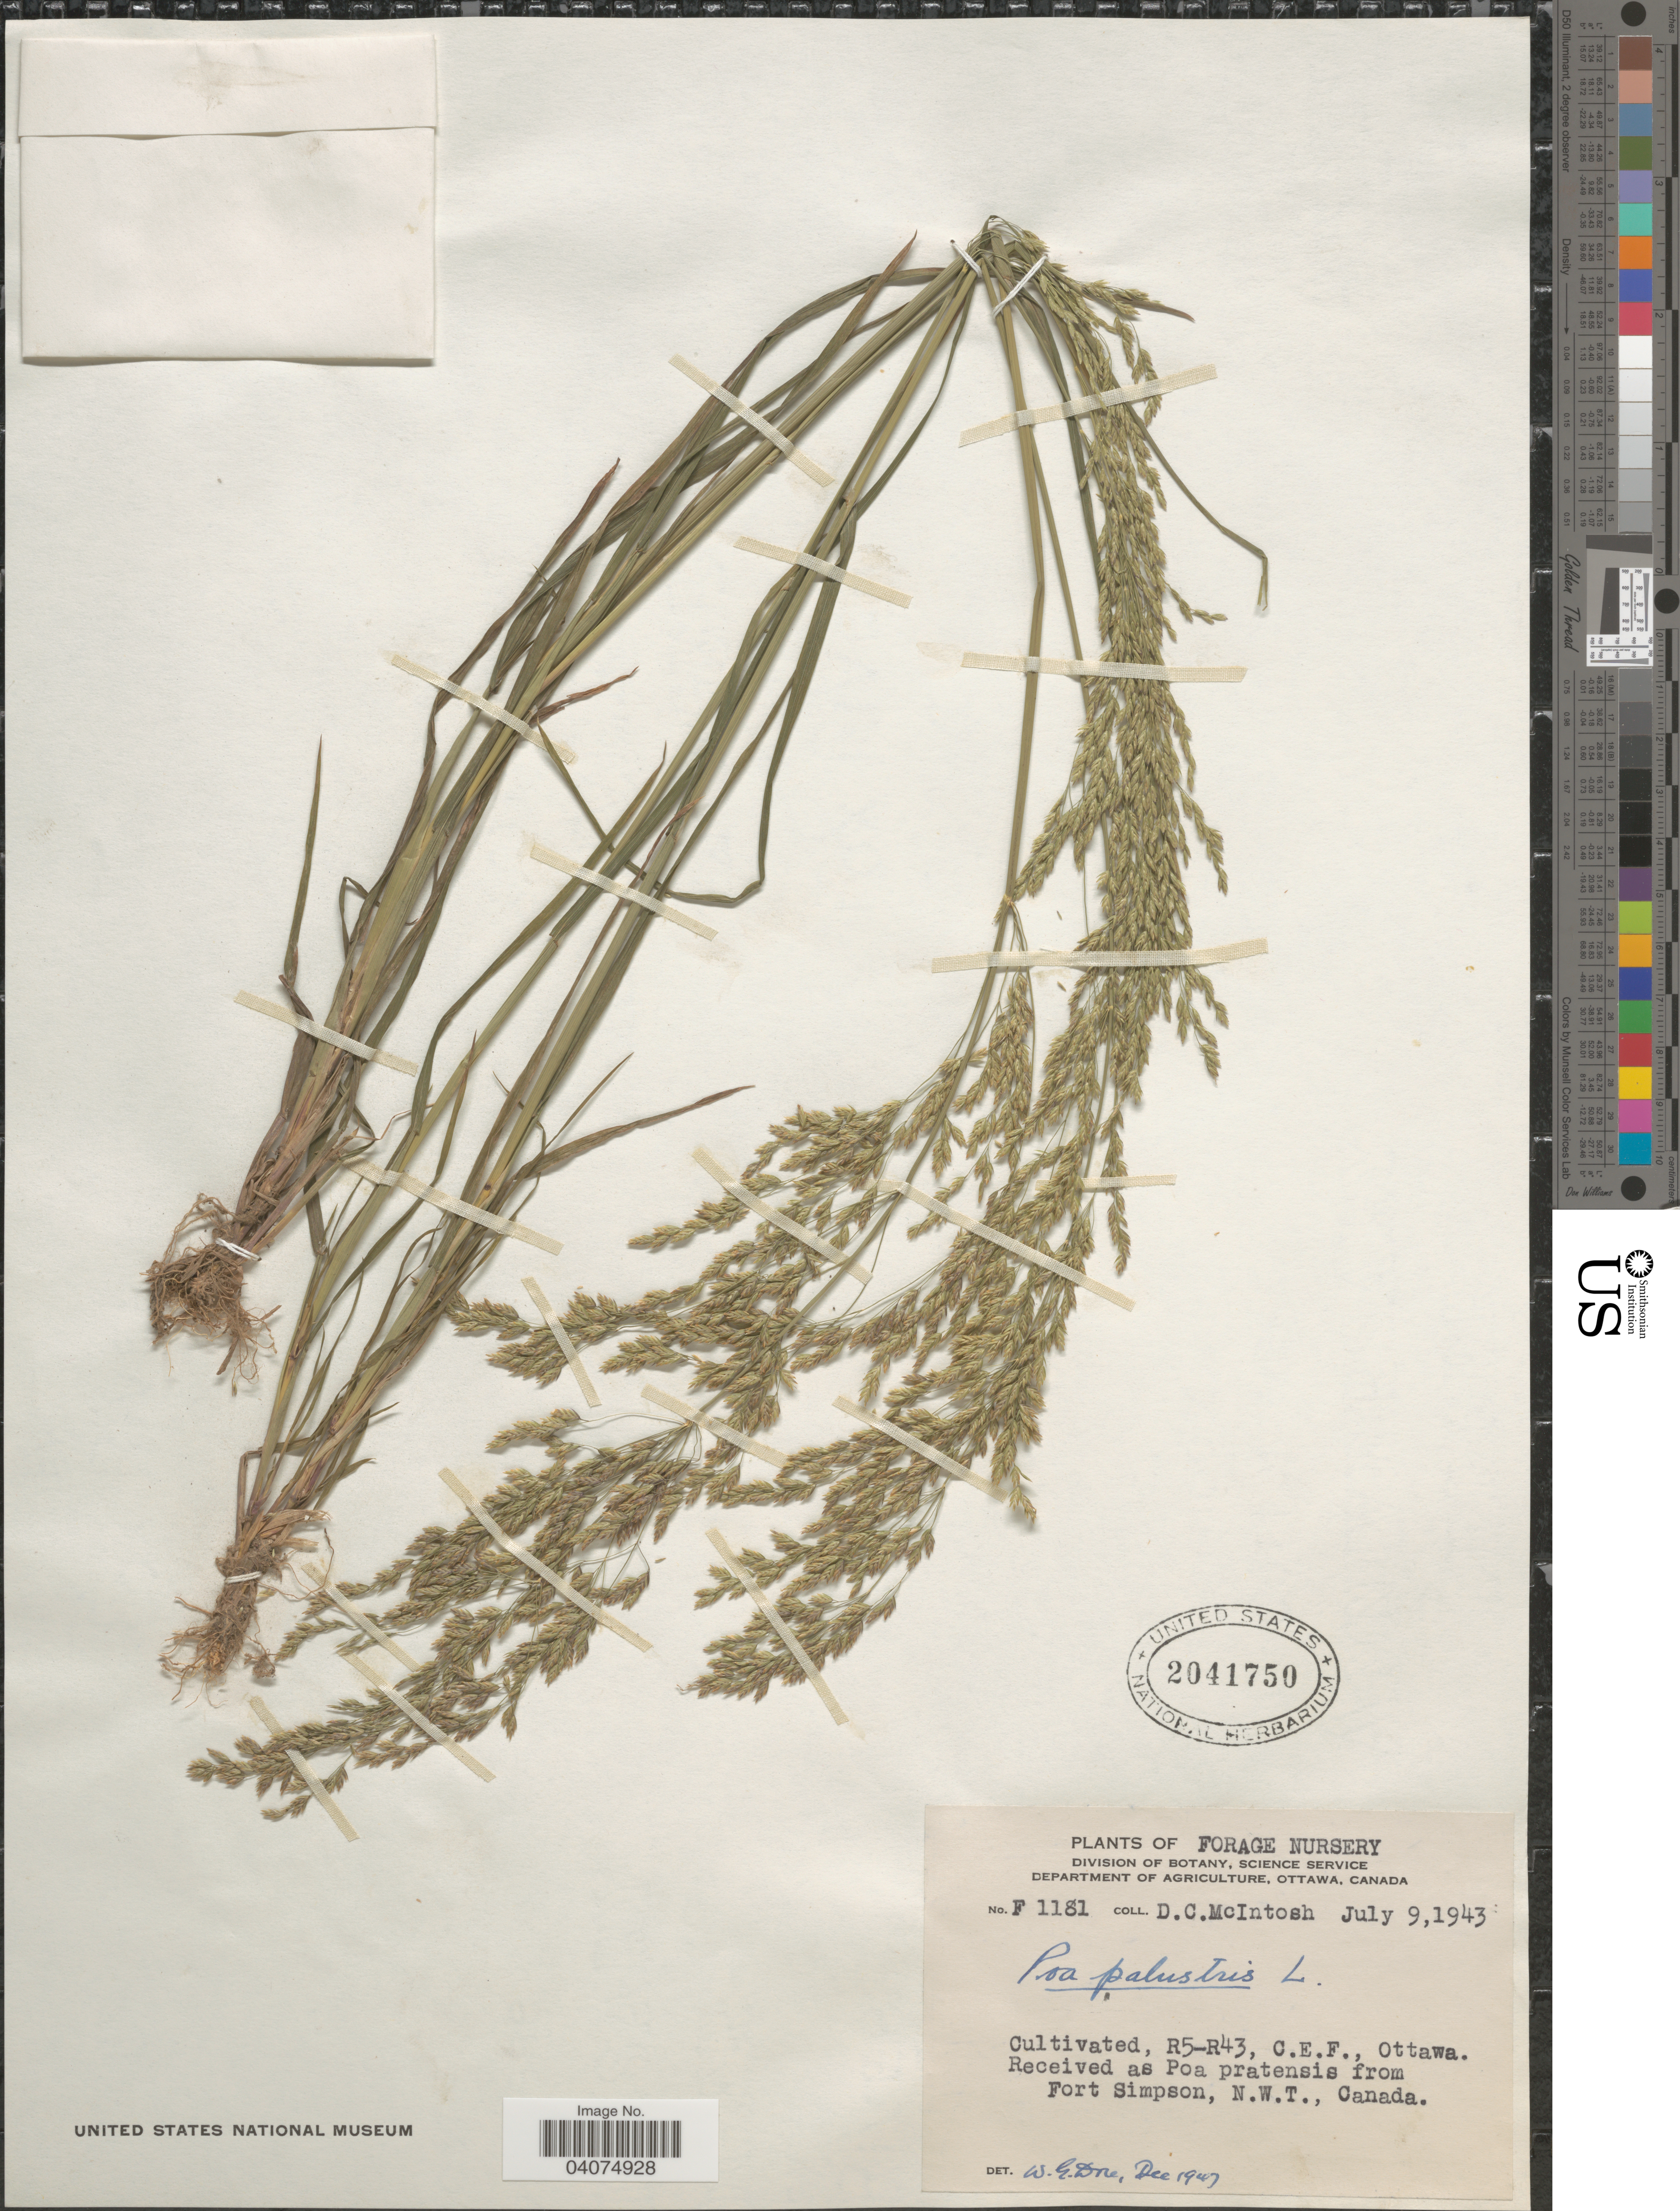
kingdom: Plantae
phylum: Tracheophyta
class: Liliopsida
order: Poales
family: Poaceae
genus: Poa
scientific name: Poa palustris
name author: L.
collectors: D. McIntosh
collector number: F1181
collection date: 1943-07-09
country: Canada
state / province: Ontario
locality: Forage Nursery. R5-R43, C.E.F., Ottawa.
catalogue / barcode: US 2041750